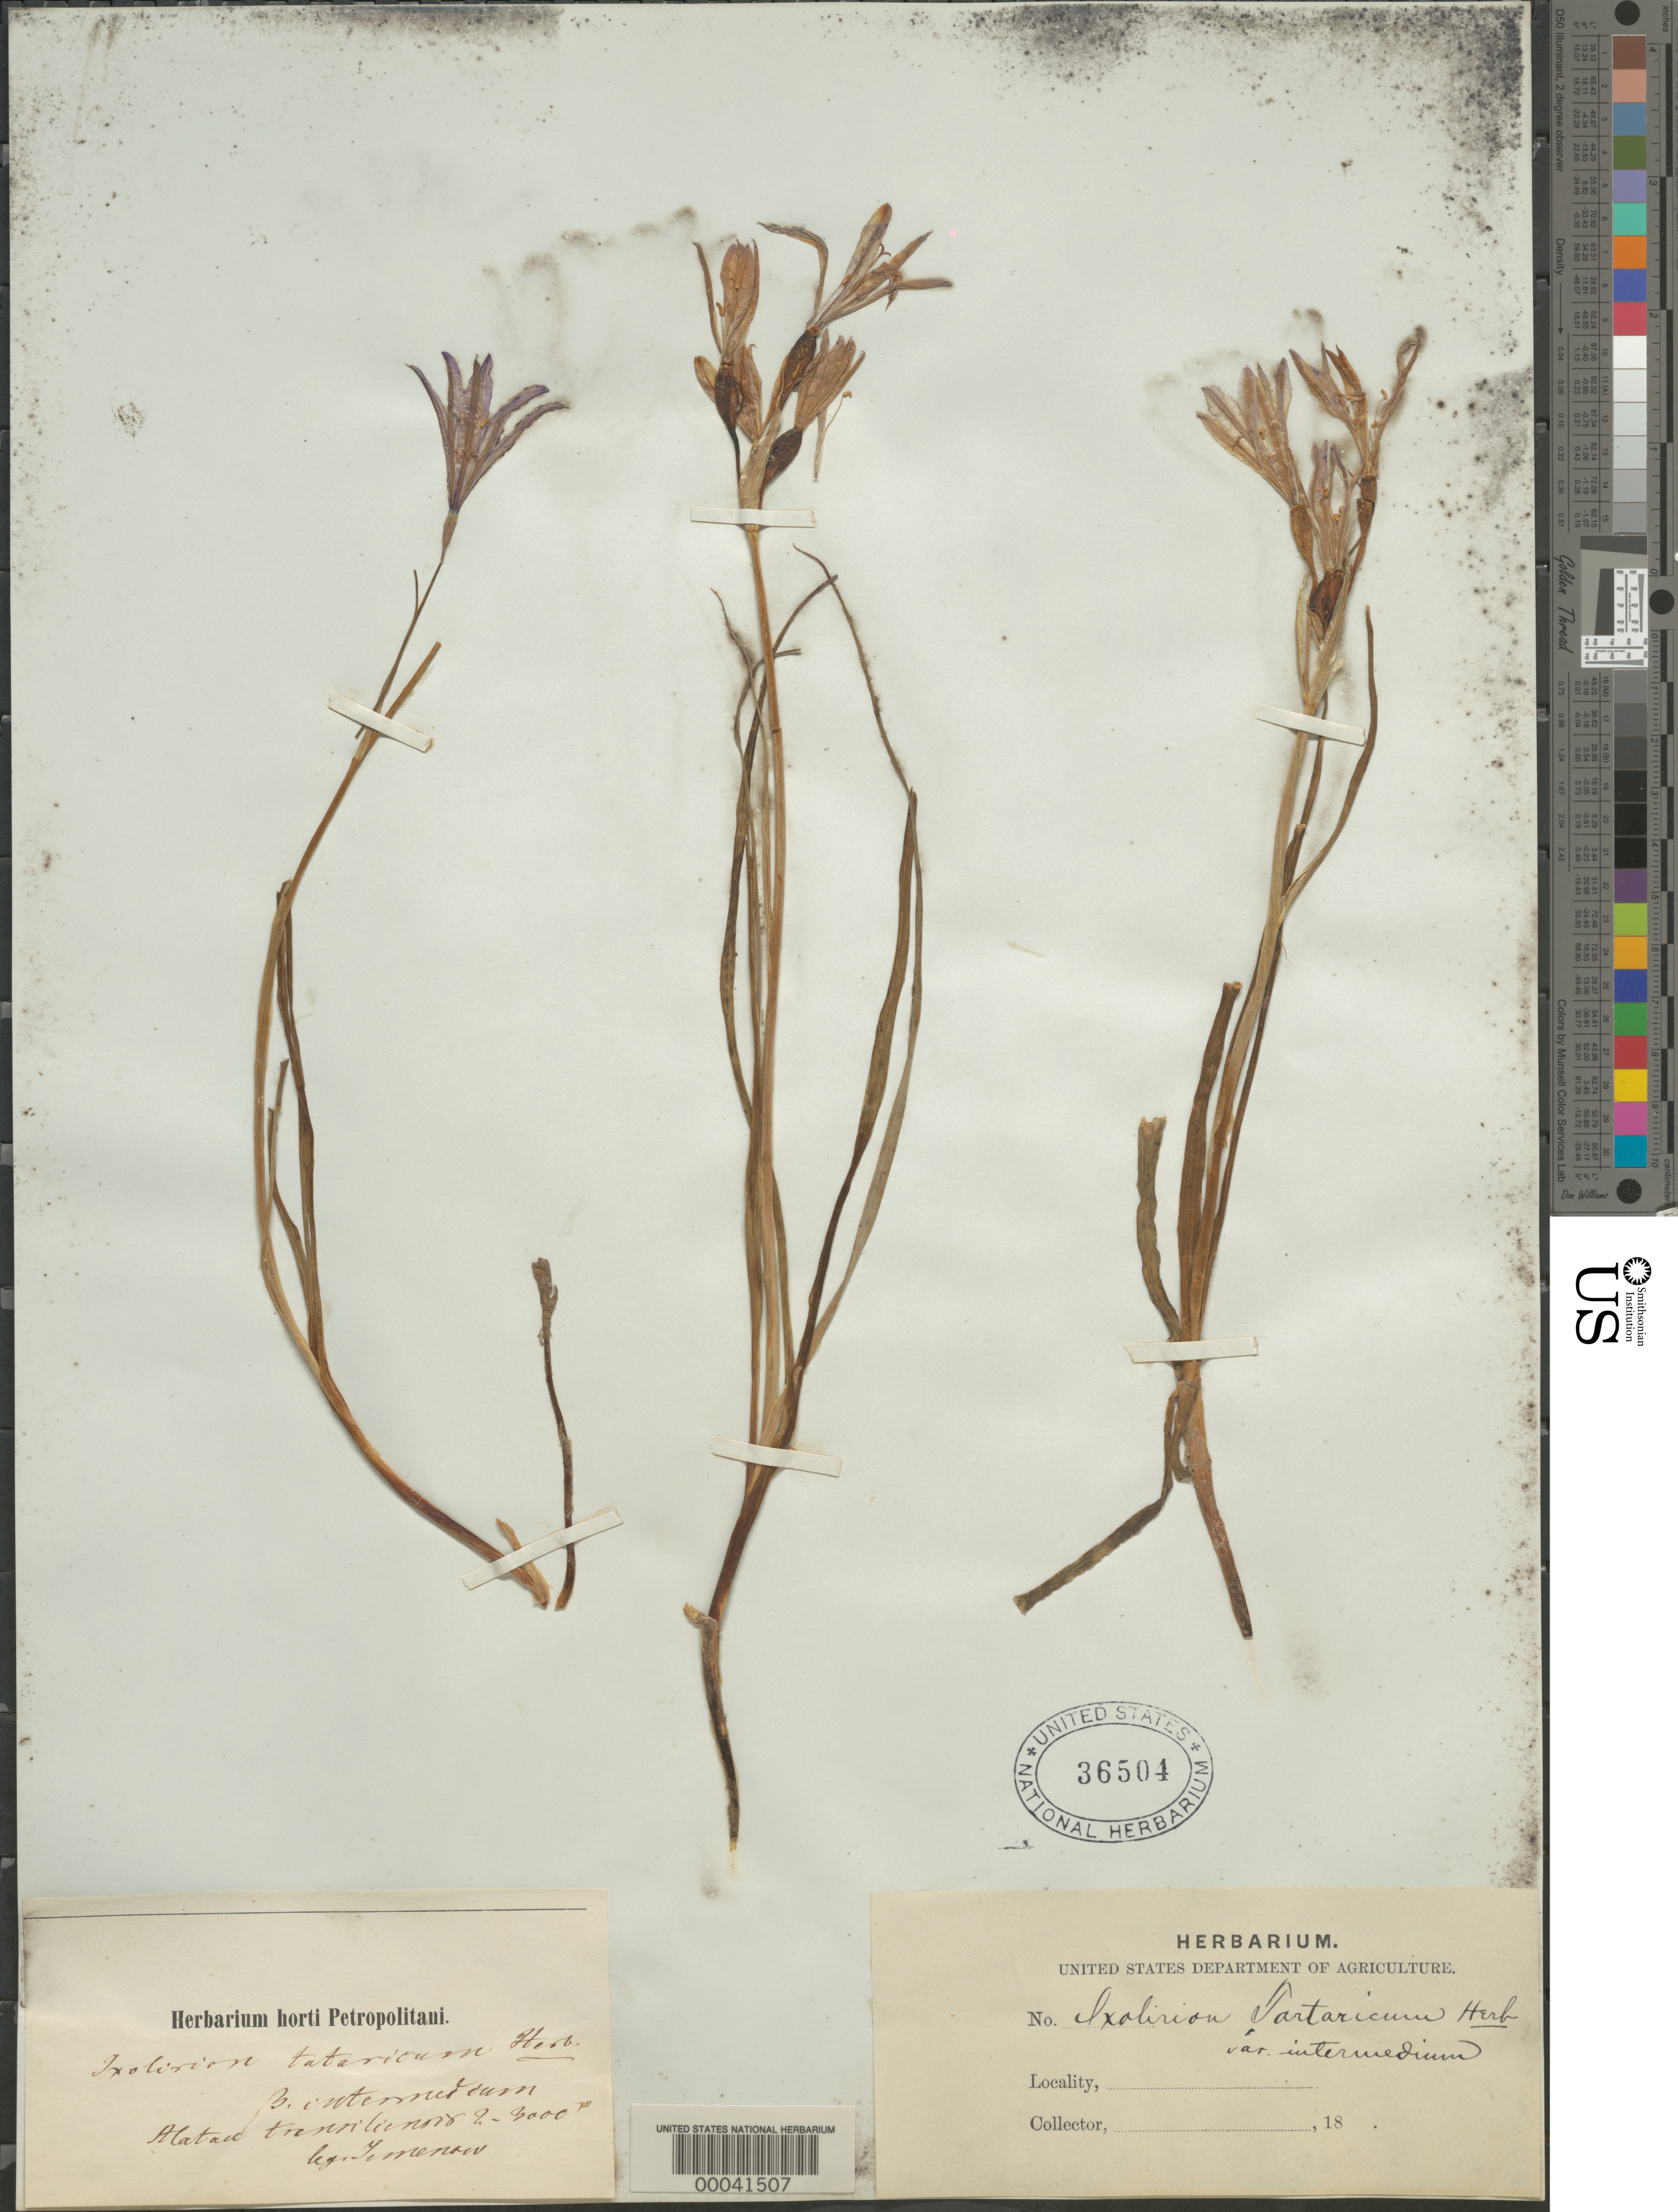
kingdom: Plantae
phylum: Tracheophyta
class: Liliopsida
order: Asparagales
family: Ixioliriaceae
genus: Ixiolirion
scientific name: Ixiolirion tataricum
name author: (Pall.) Schult. & Schult. f.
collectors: P. P. Semenov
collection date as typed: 18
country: Kazakhstan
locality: Alatau transiliensis.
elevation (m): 610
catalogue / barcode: US 36504